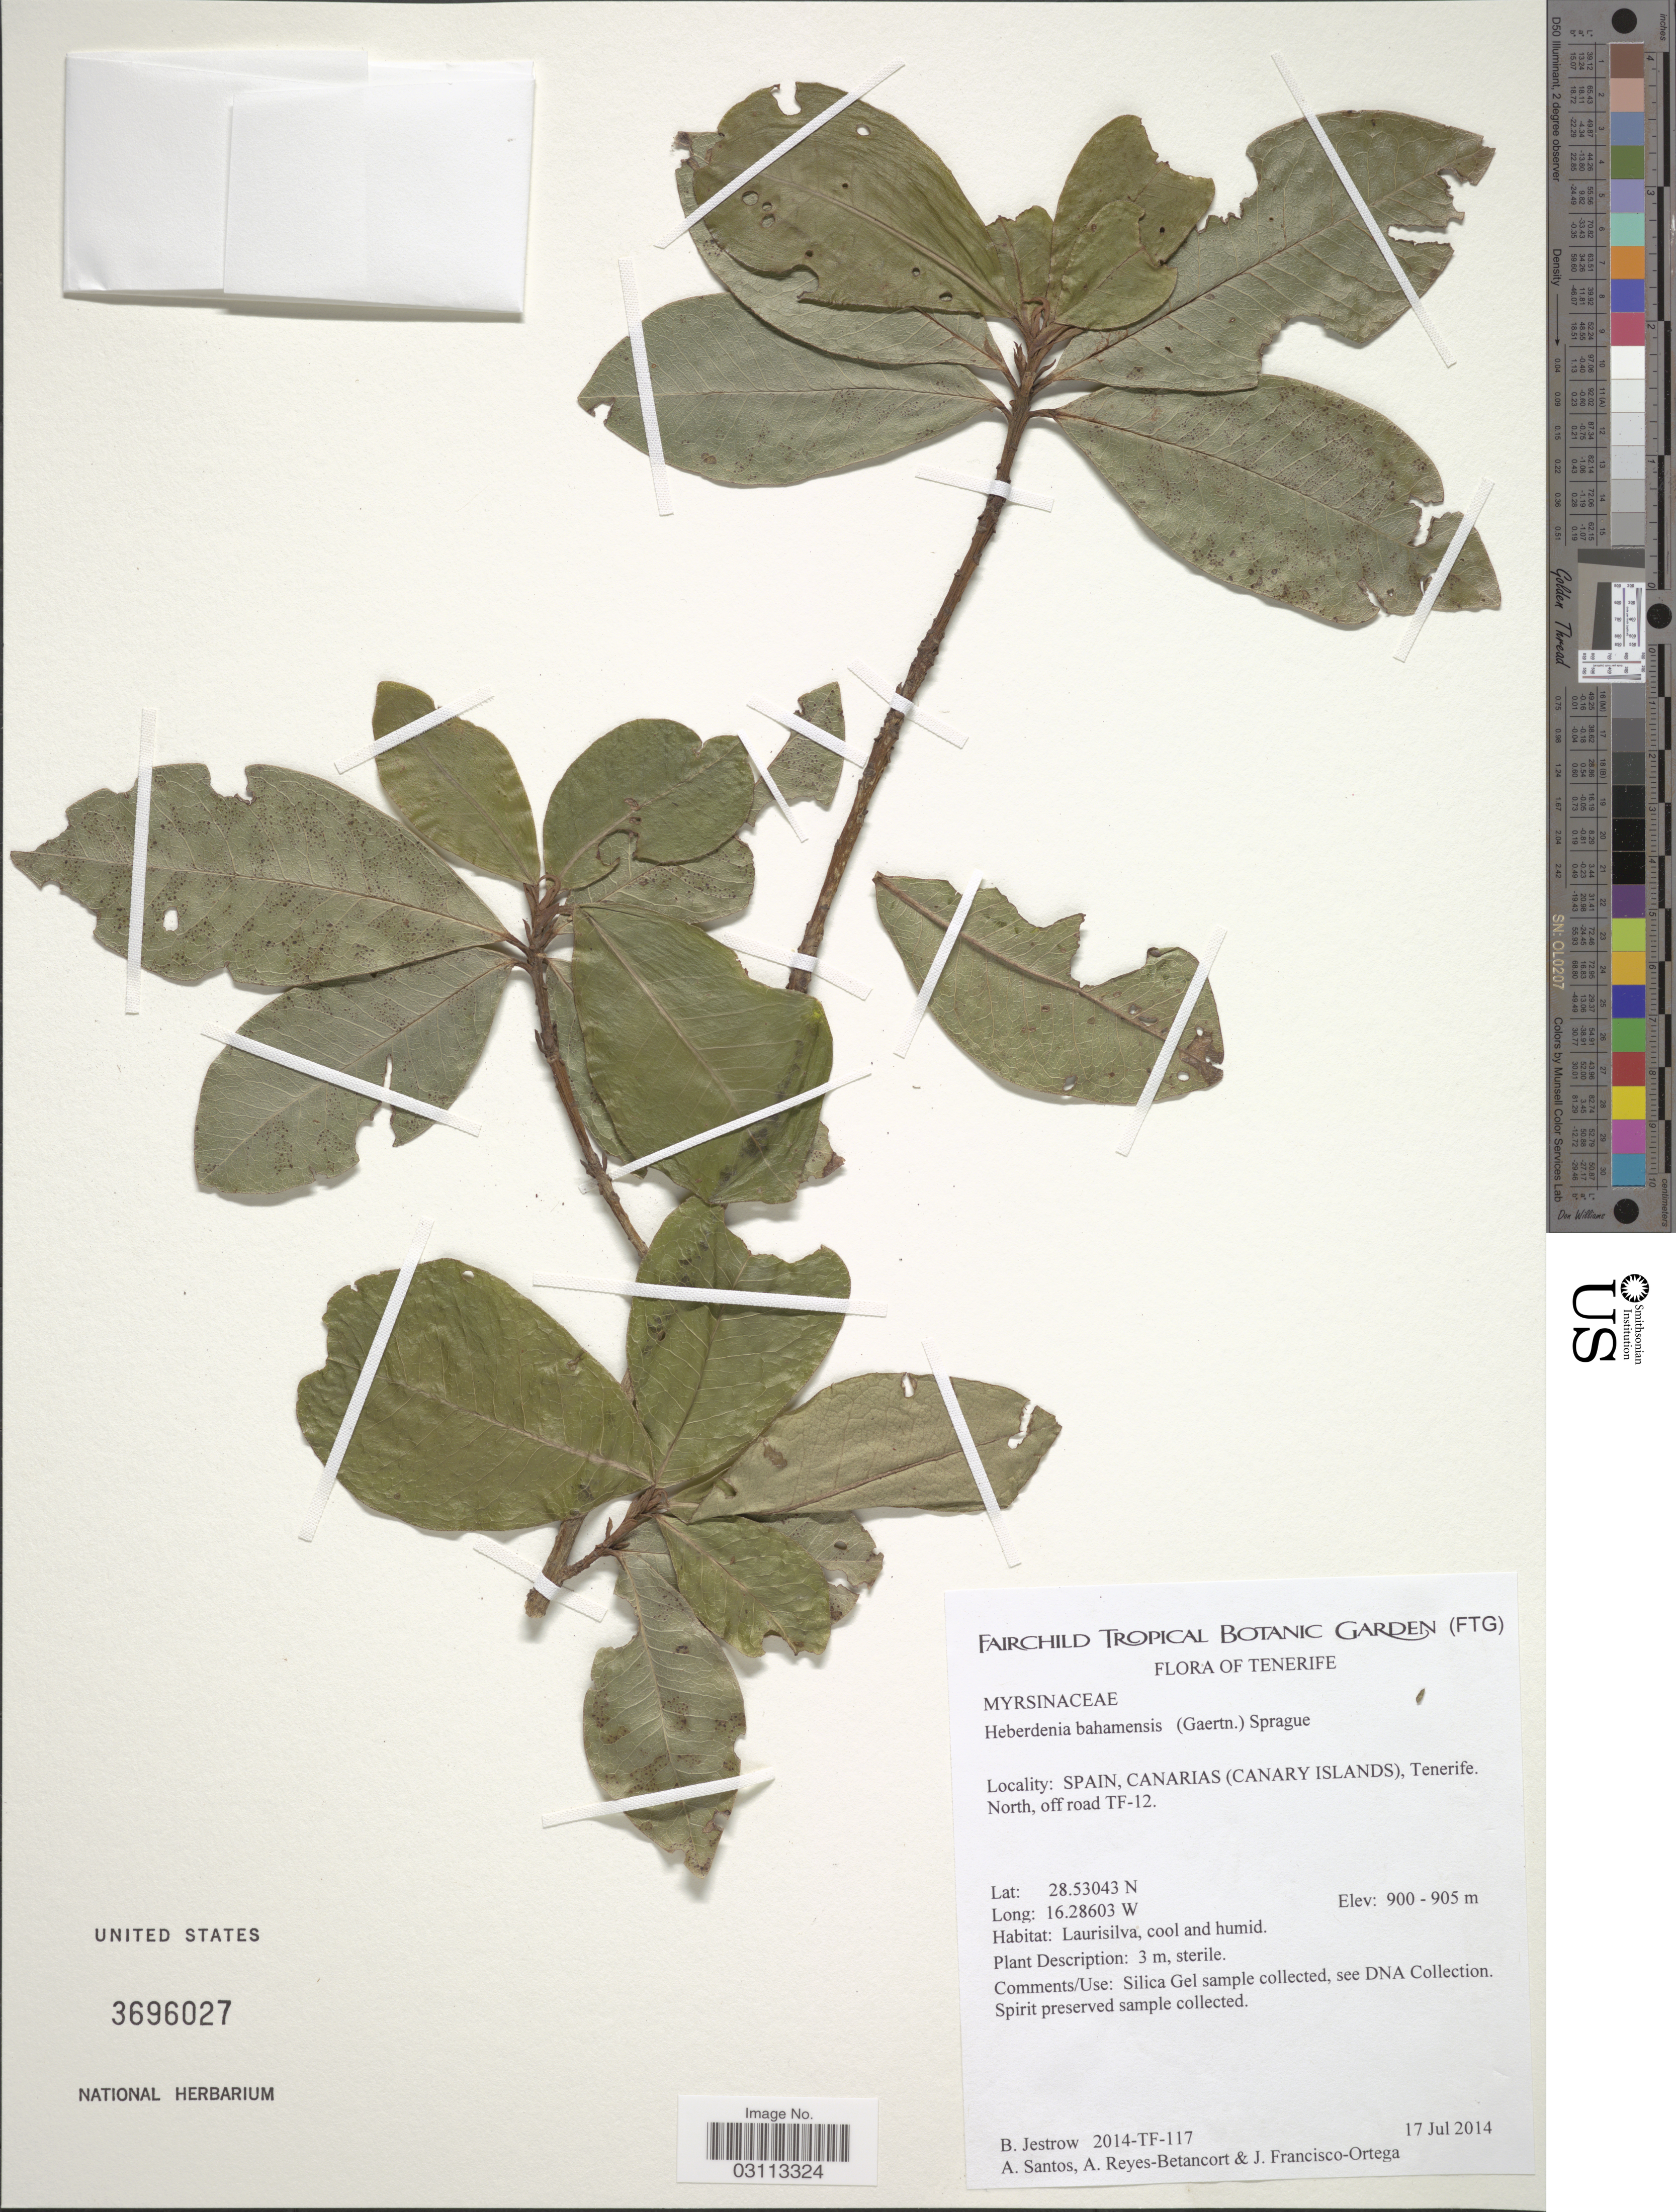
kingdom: Plantae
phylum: Tracheophyta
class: Magnoliopsida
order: Ericales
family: Primulaceae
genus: Heberdenia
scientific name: Heberdenia bahamensis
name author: (Gaertn.) Sprague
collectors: B. Jestrow, A. Santos, A. Reyes-Betancort & J. Fransisco-Ortega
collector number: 2014-TF-117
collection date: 2014-07-17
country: Spain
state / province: Canarias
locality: (Canary Islands), Tenerife, Nort, off road TF-12.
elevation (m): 900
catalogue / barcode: US 3696027